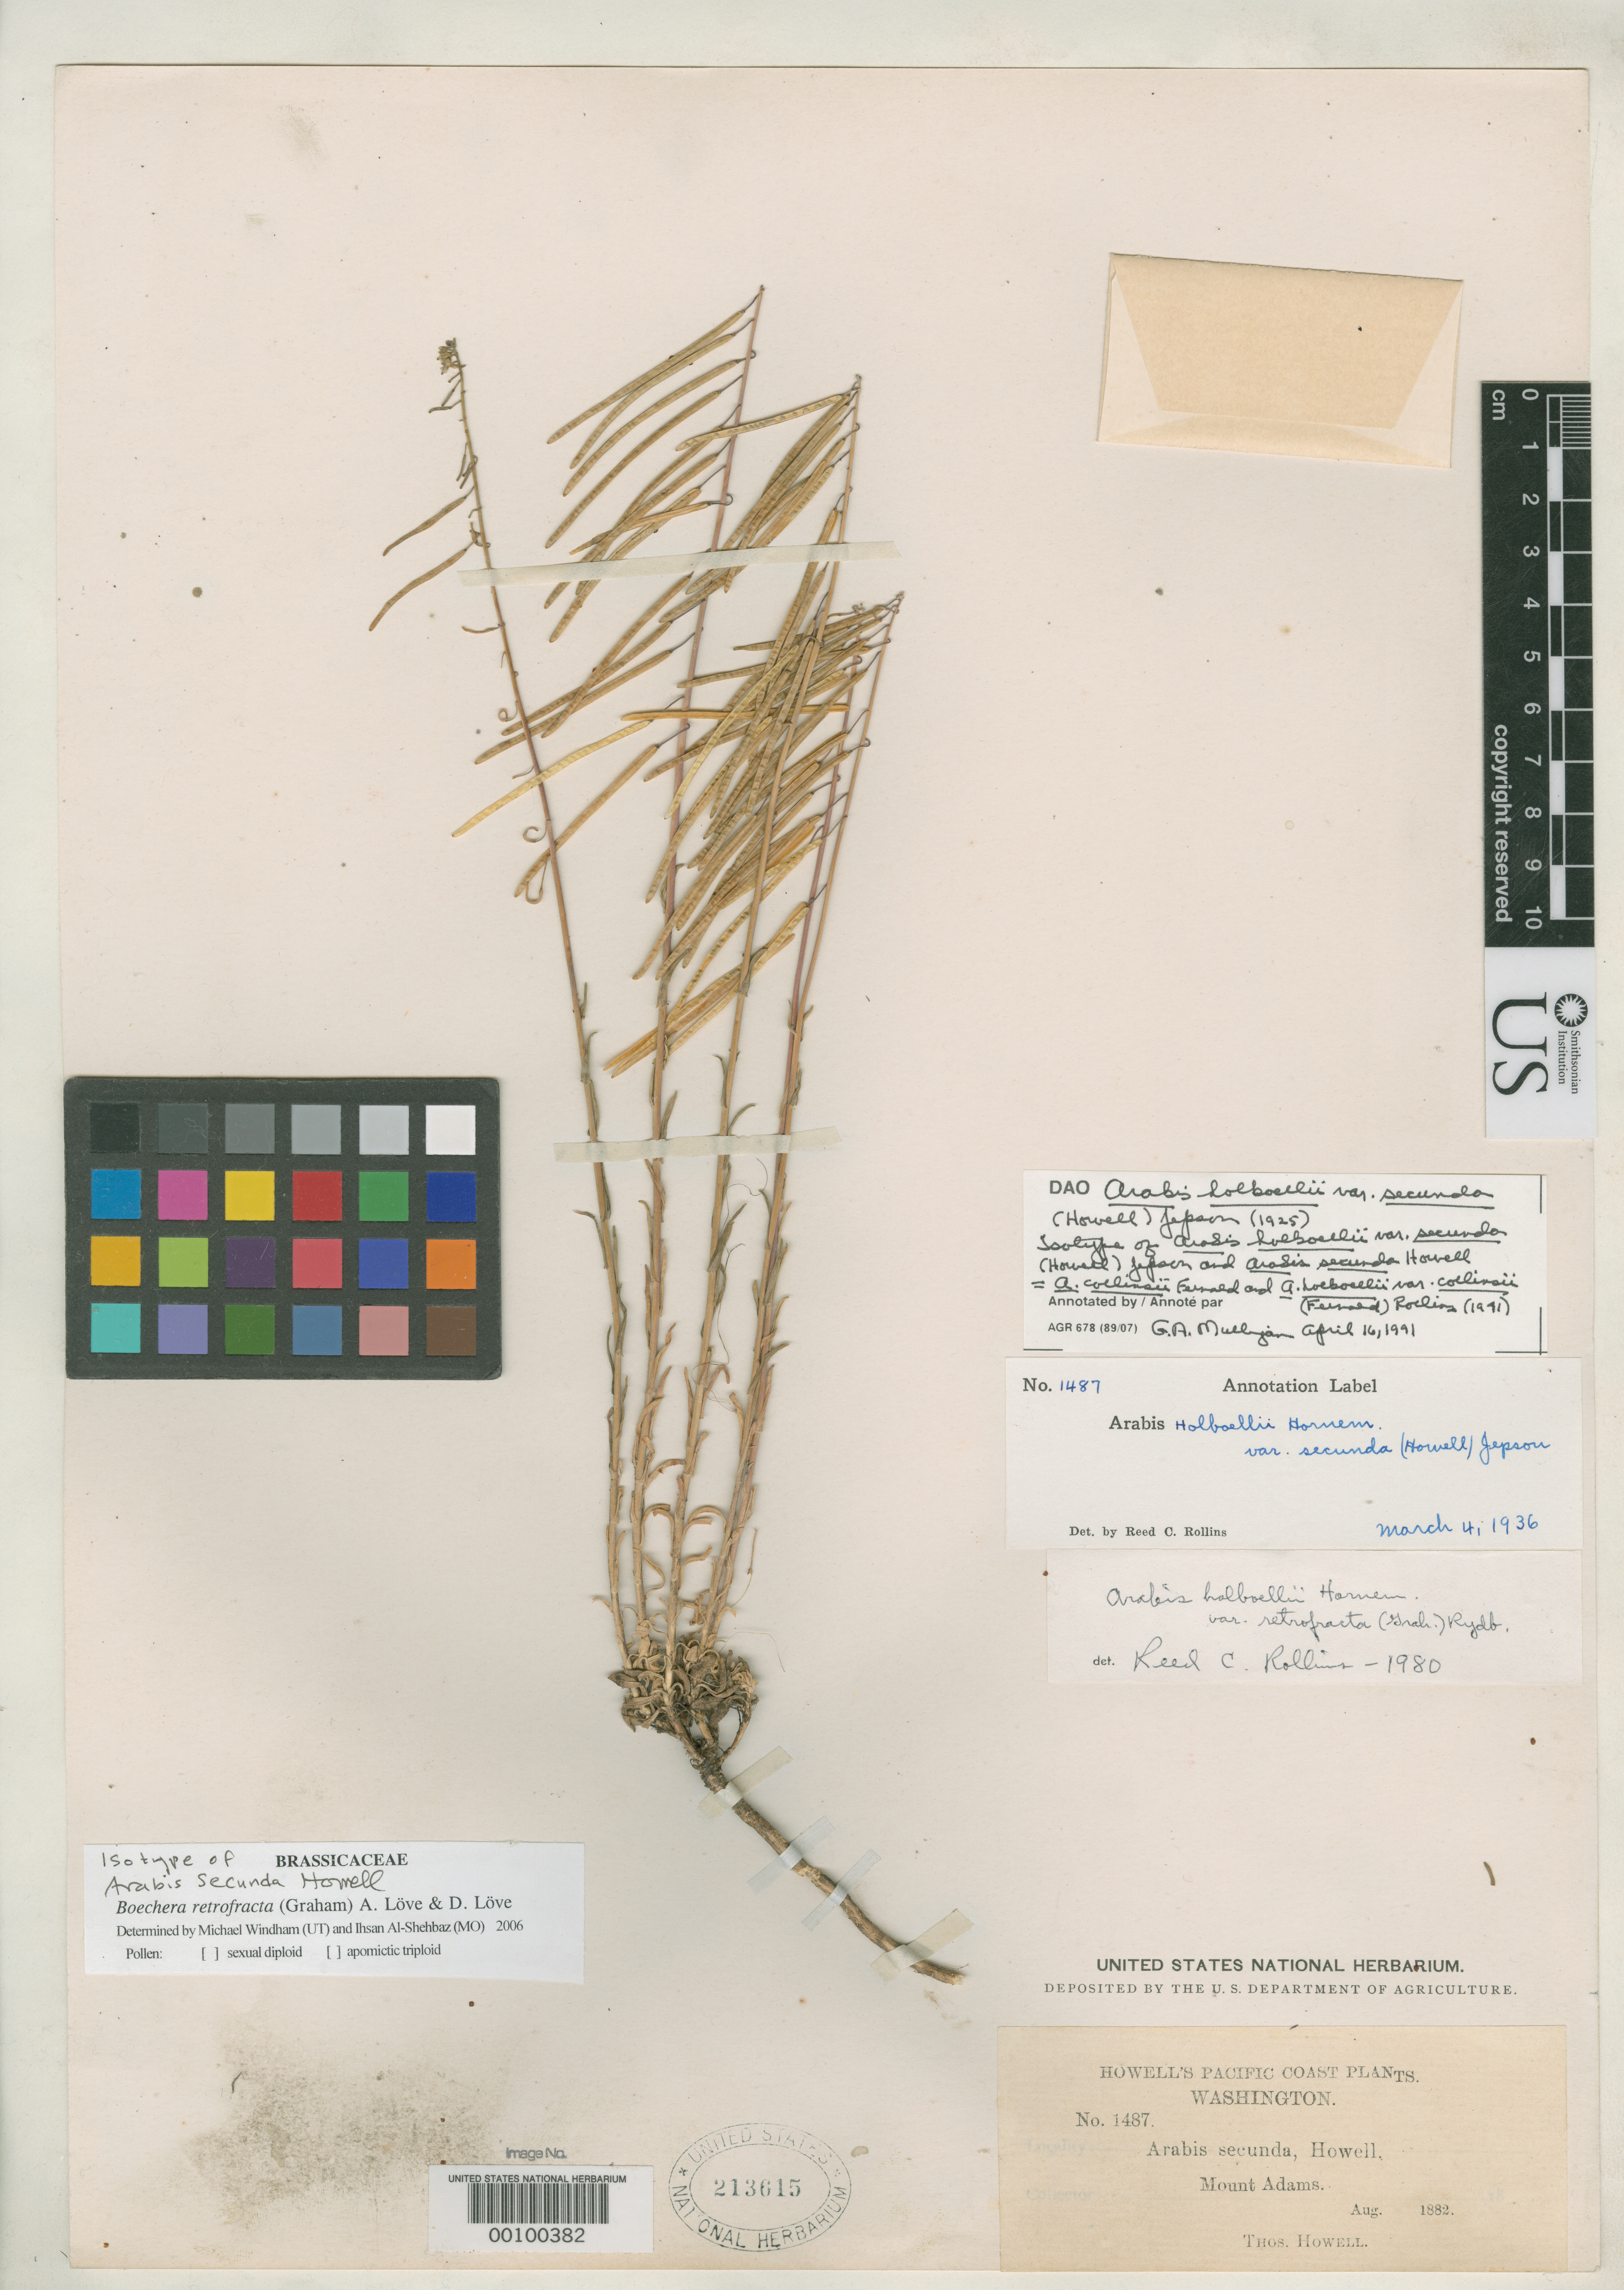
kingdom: Plantae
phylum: Tracheophyta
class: Magnoliopsida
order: Brassicales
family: Brassicaceae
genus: Arabis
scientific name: Arabis secunda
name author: Howell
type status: Isotype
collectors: T. J. Howell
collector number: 1487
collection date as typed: Aug 1882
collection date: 1882-08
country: United States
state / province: Washington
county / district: Yakima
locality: Mt. Adams.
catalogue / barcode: US 213615